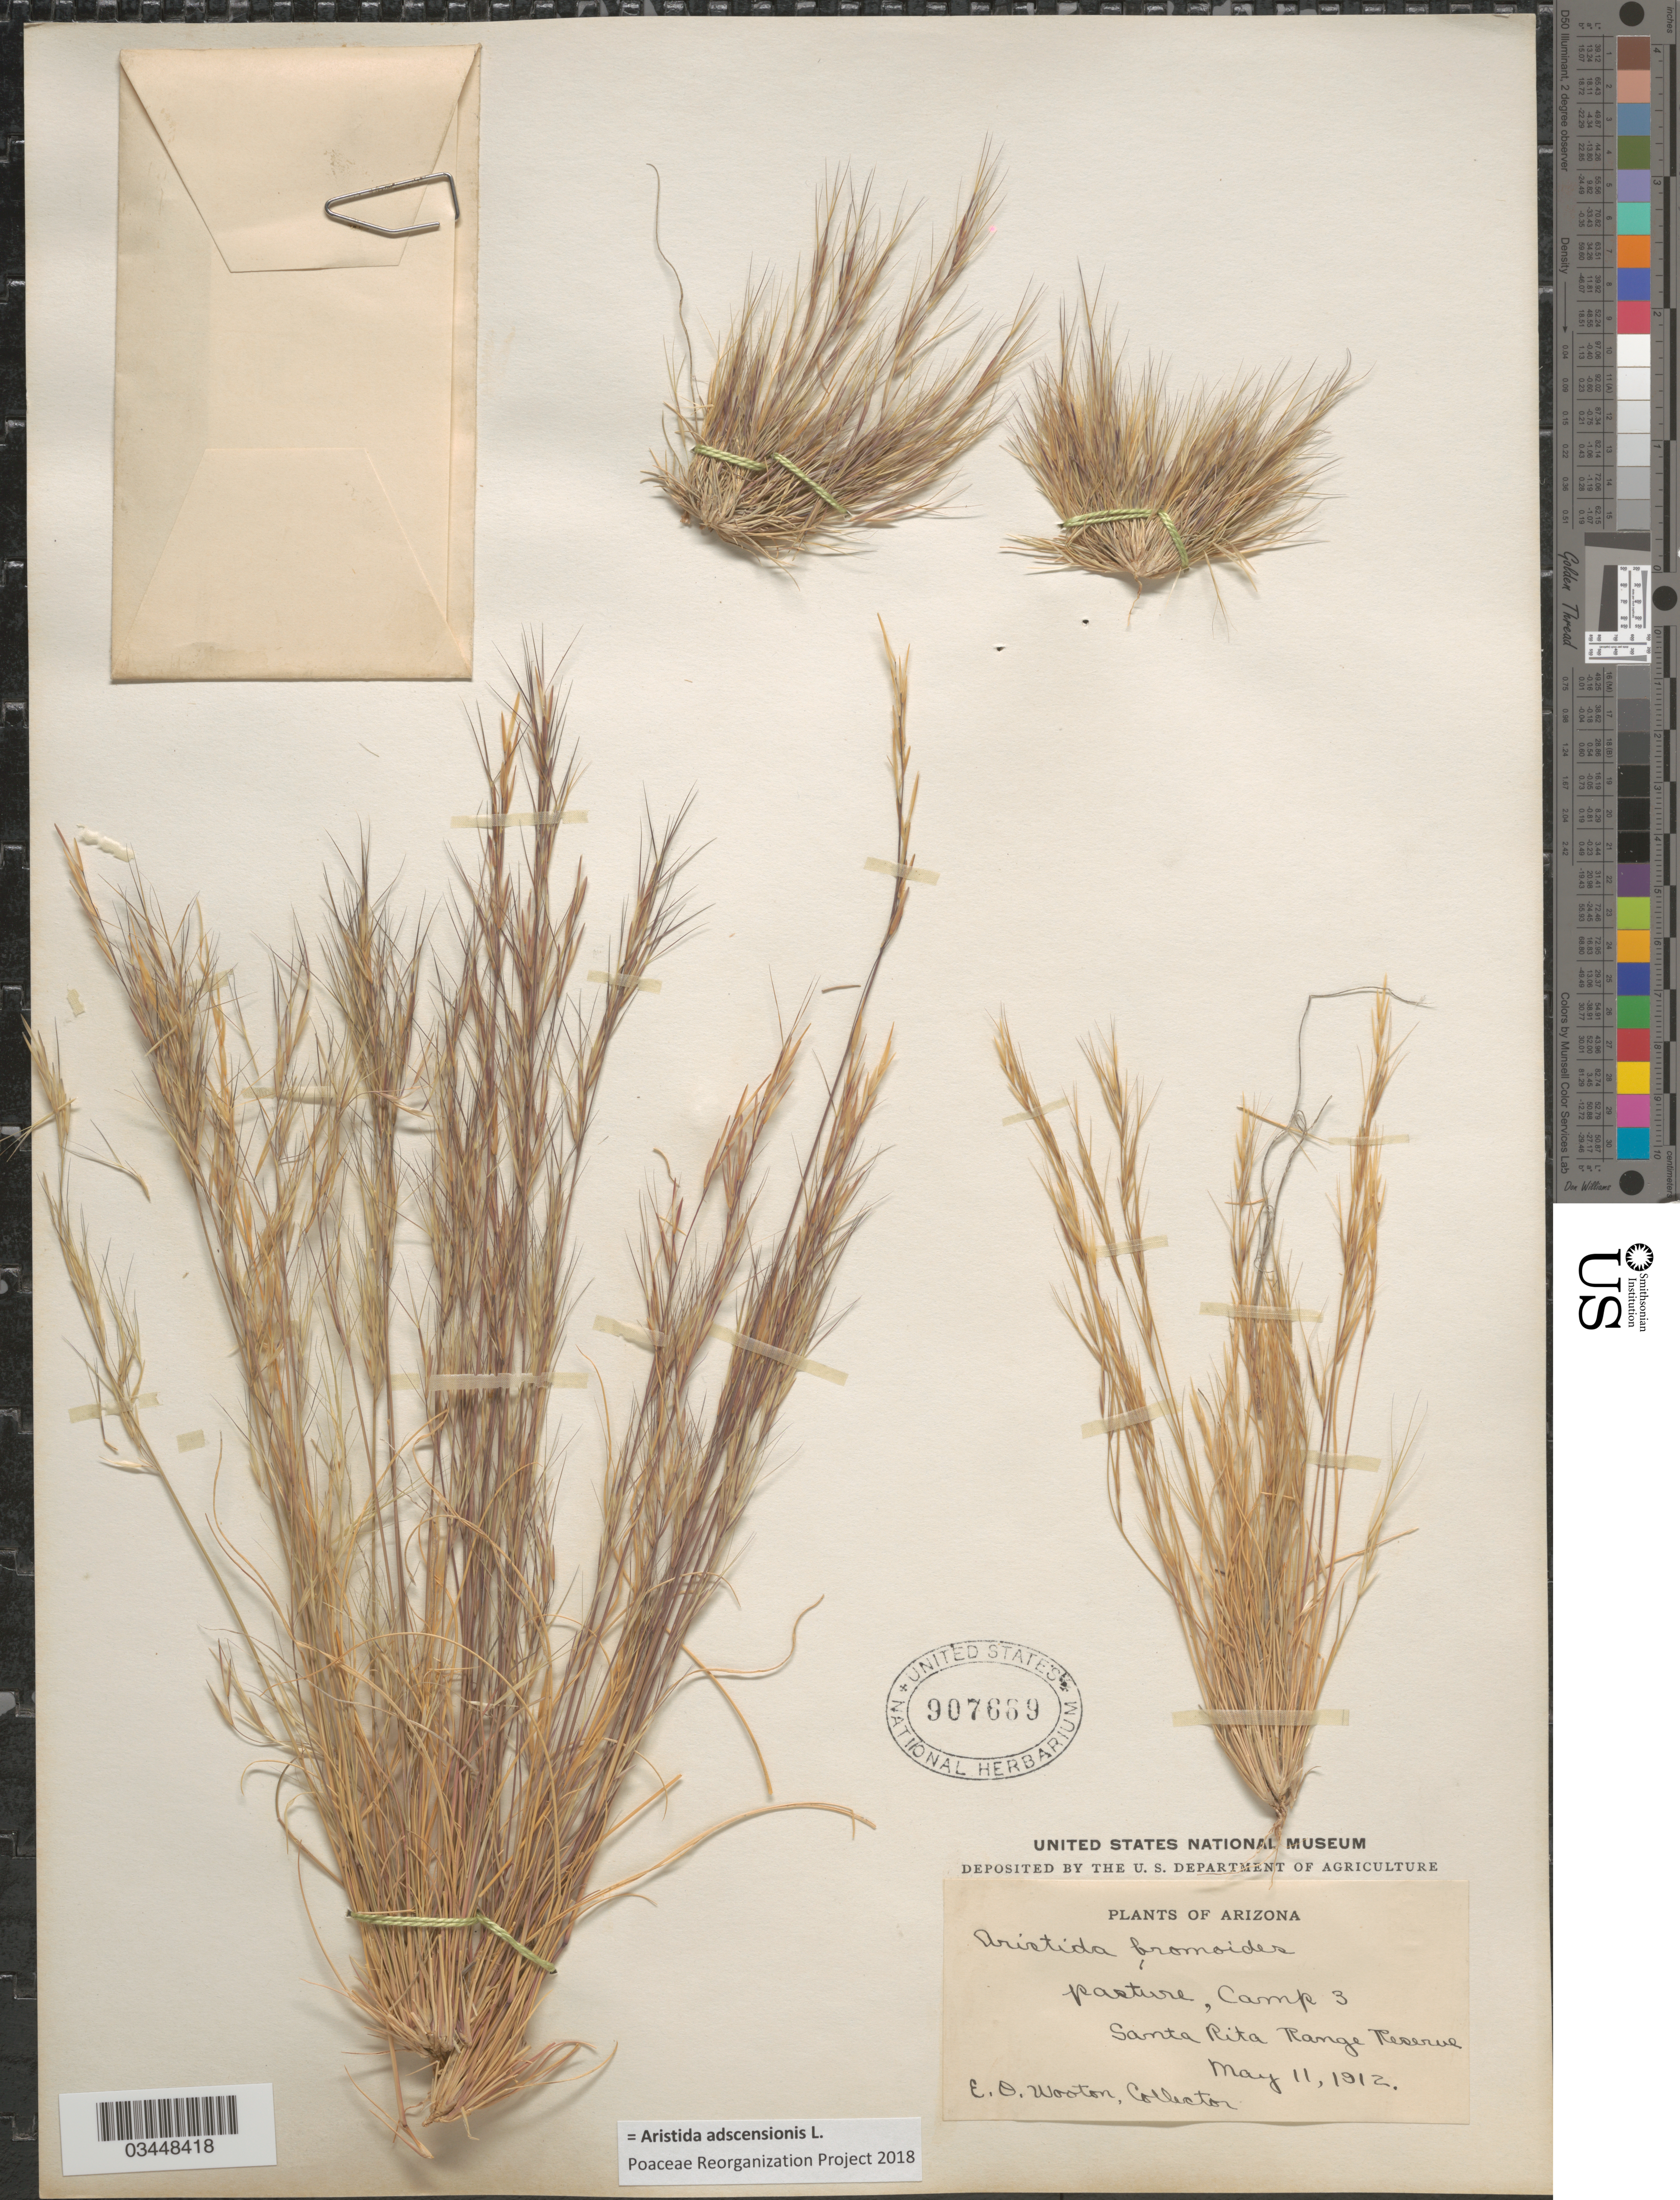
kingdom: Plantae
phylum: Tracheophyta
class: Liliopsida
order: Poales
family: Poaceae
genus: Aristida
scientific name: Aristida adscensionis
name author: L.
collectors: E. O. Wooton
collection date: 1912-05-11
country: United States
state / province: Arizona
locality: Pasture, Camp 3. Santa Rita Range Reserve.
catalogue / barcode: US 907669